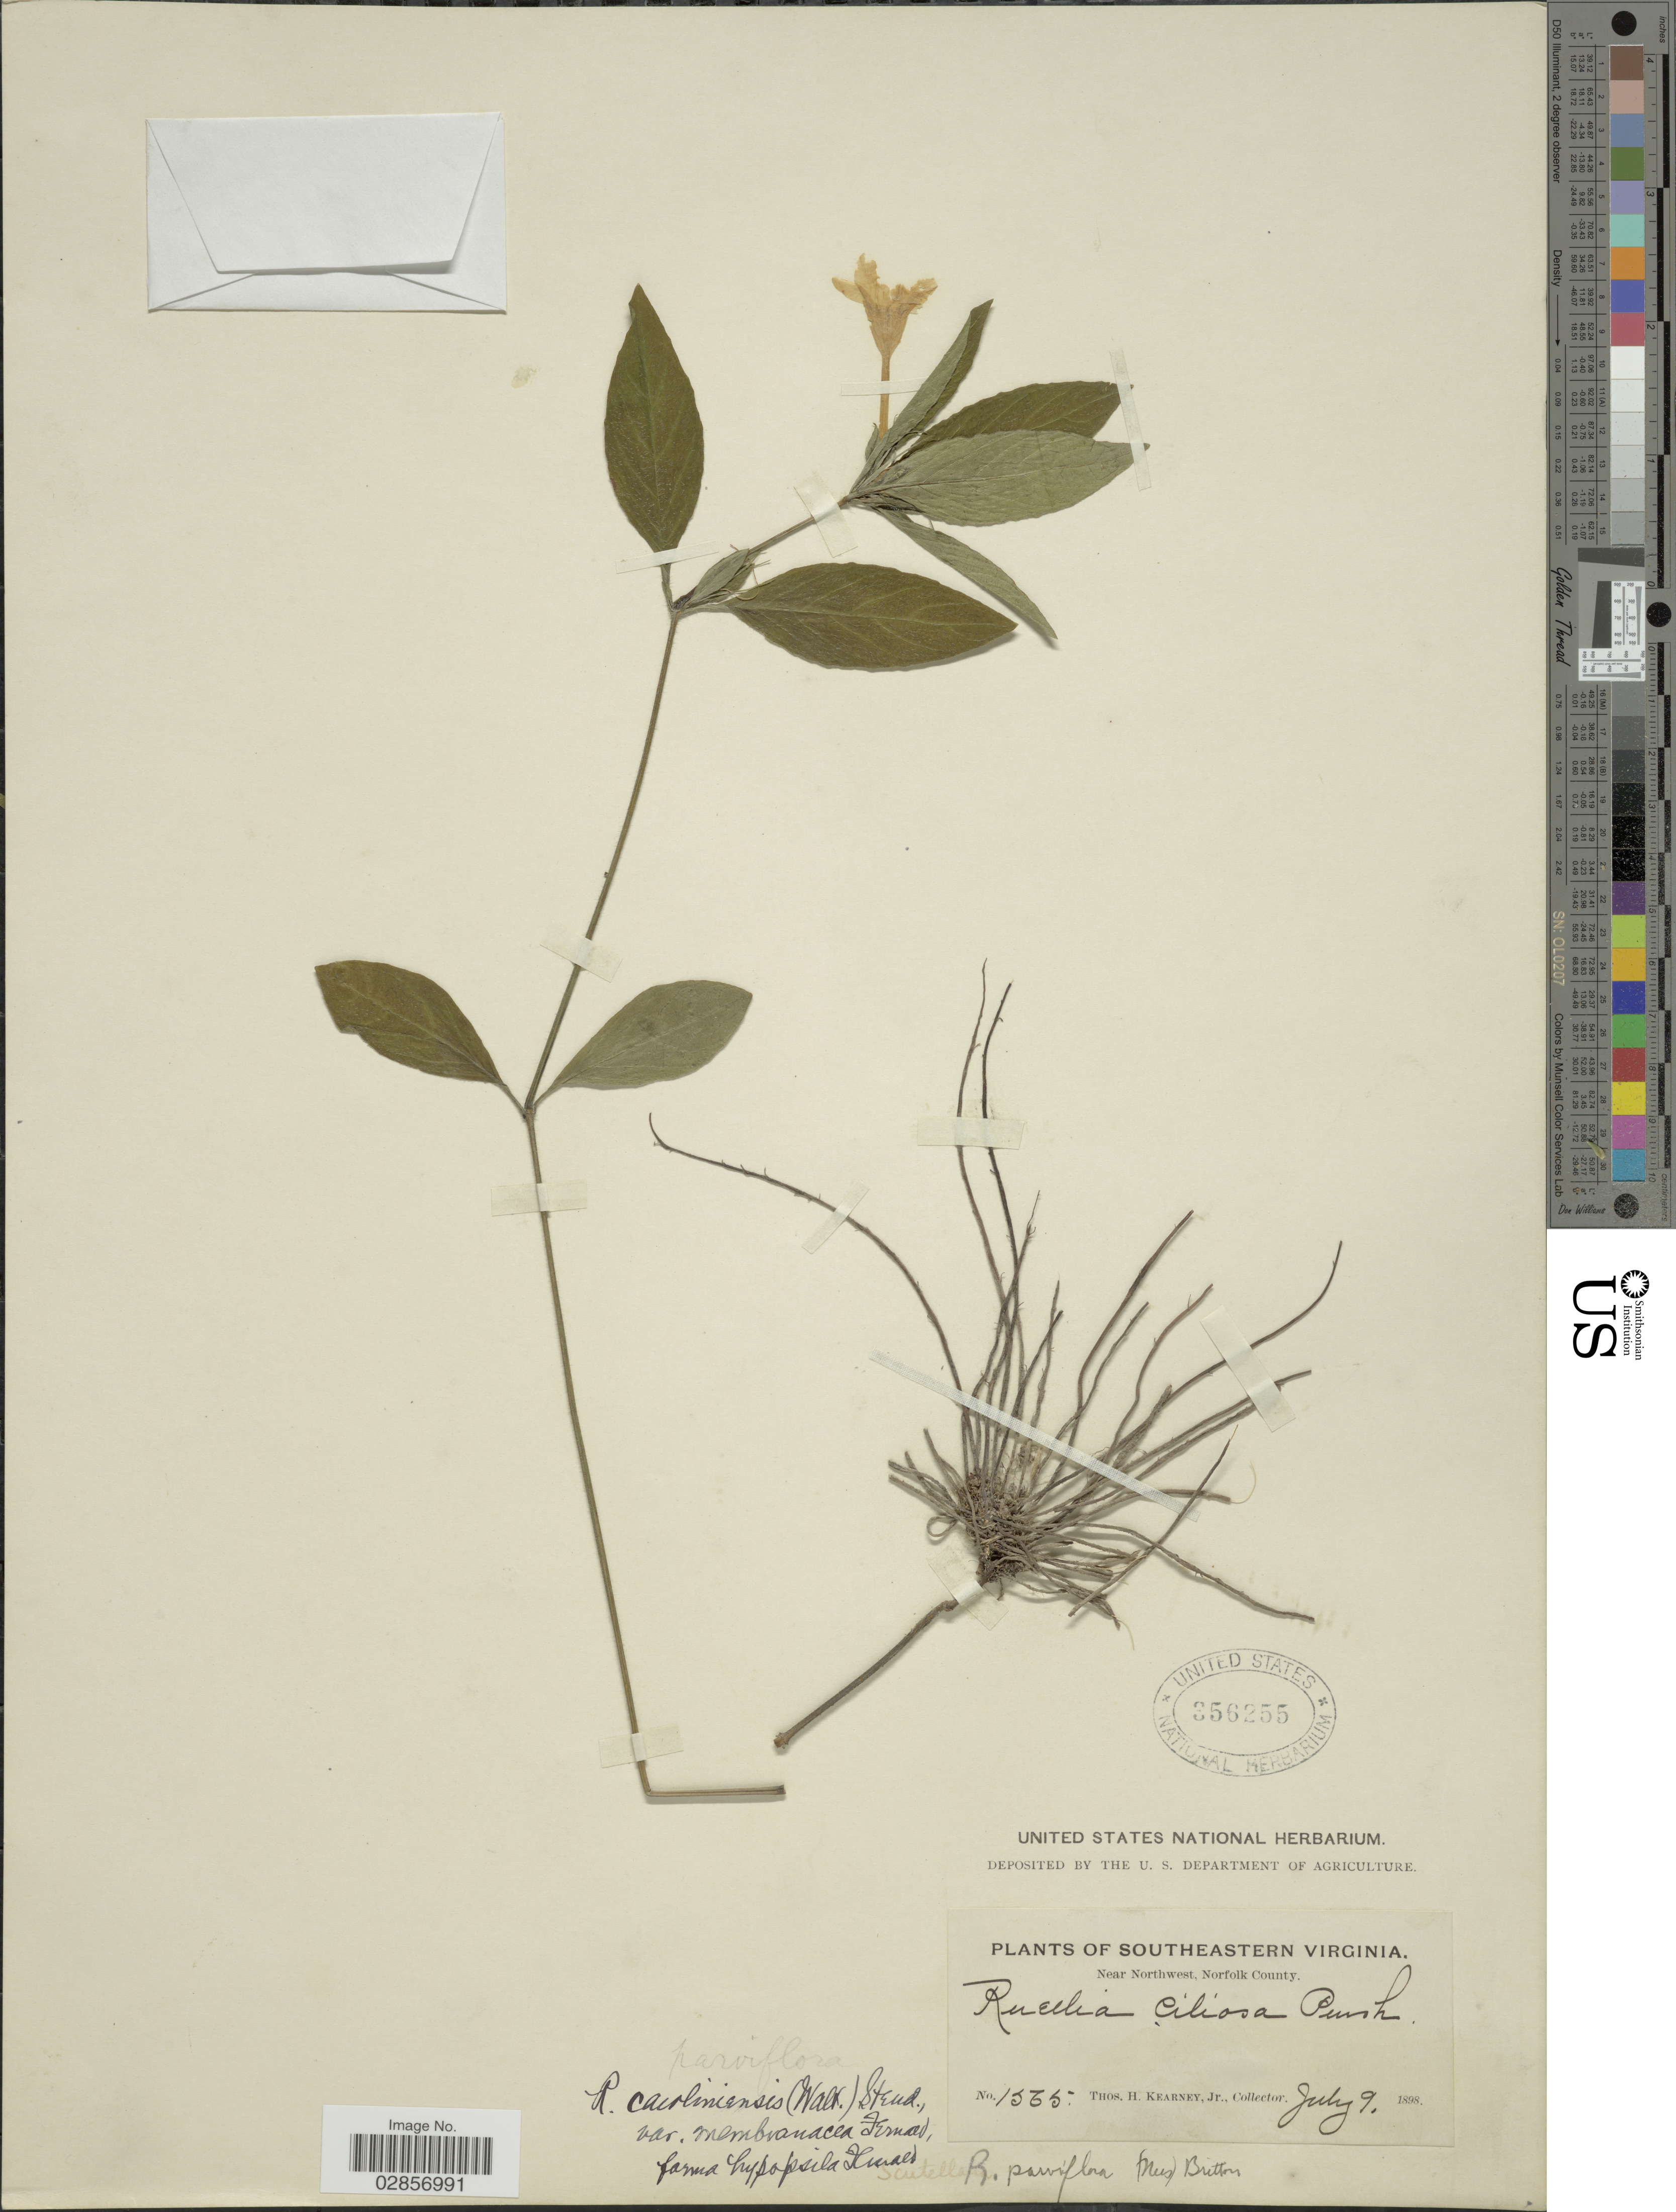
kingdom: Plantae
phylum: Tracheophyta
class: Magnoliopsida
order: Lamiales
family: Acanthaceae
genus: Ruellia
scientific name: Ruellia caroliniensis f. hypopsila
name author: Fernald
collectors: T. H. Kearney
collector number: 1565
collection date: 1898-07-09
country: United States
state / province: Virginia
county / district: City of Chesapeake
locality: Southeastern Virginia. Near Northwest, Norfolk County.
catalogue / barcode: US 356255